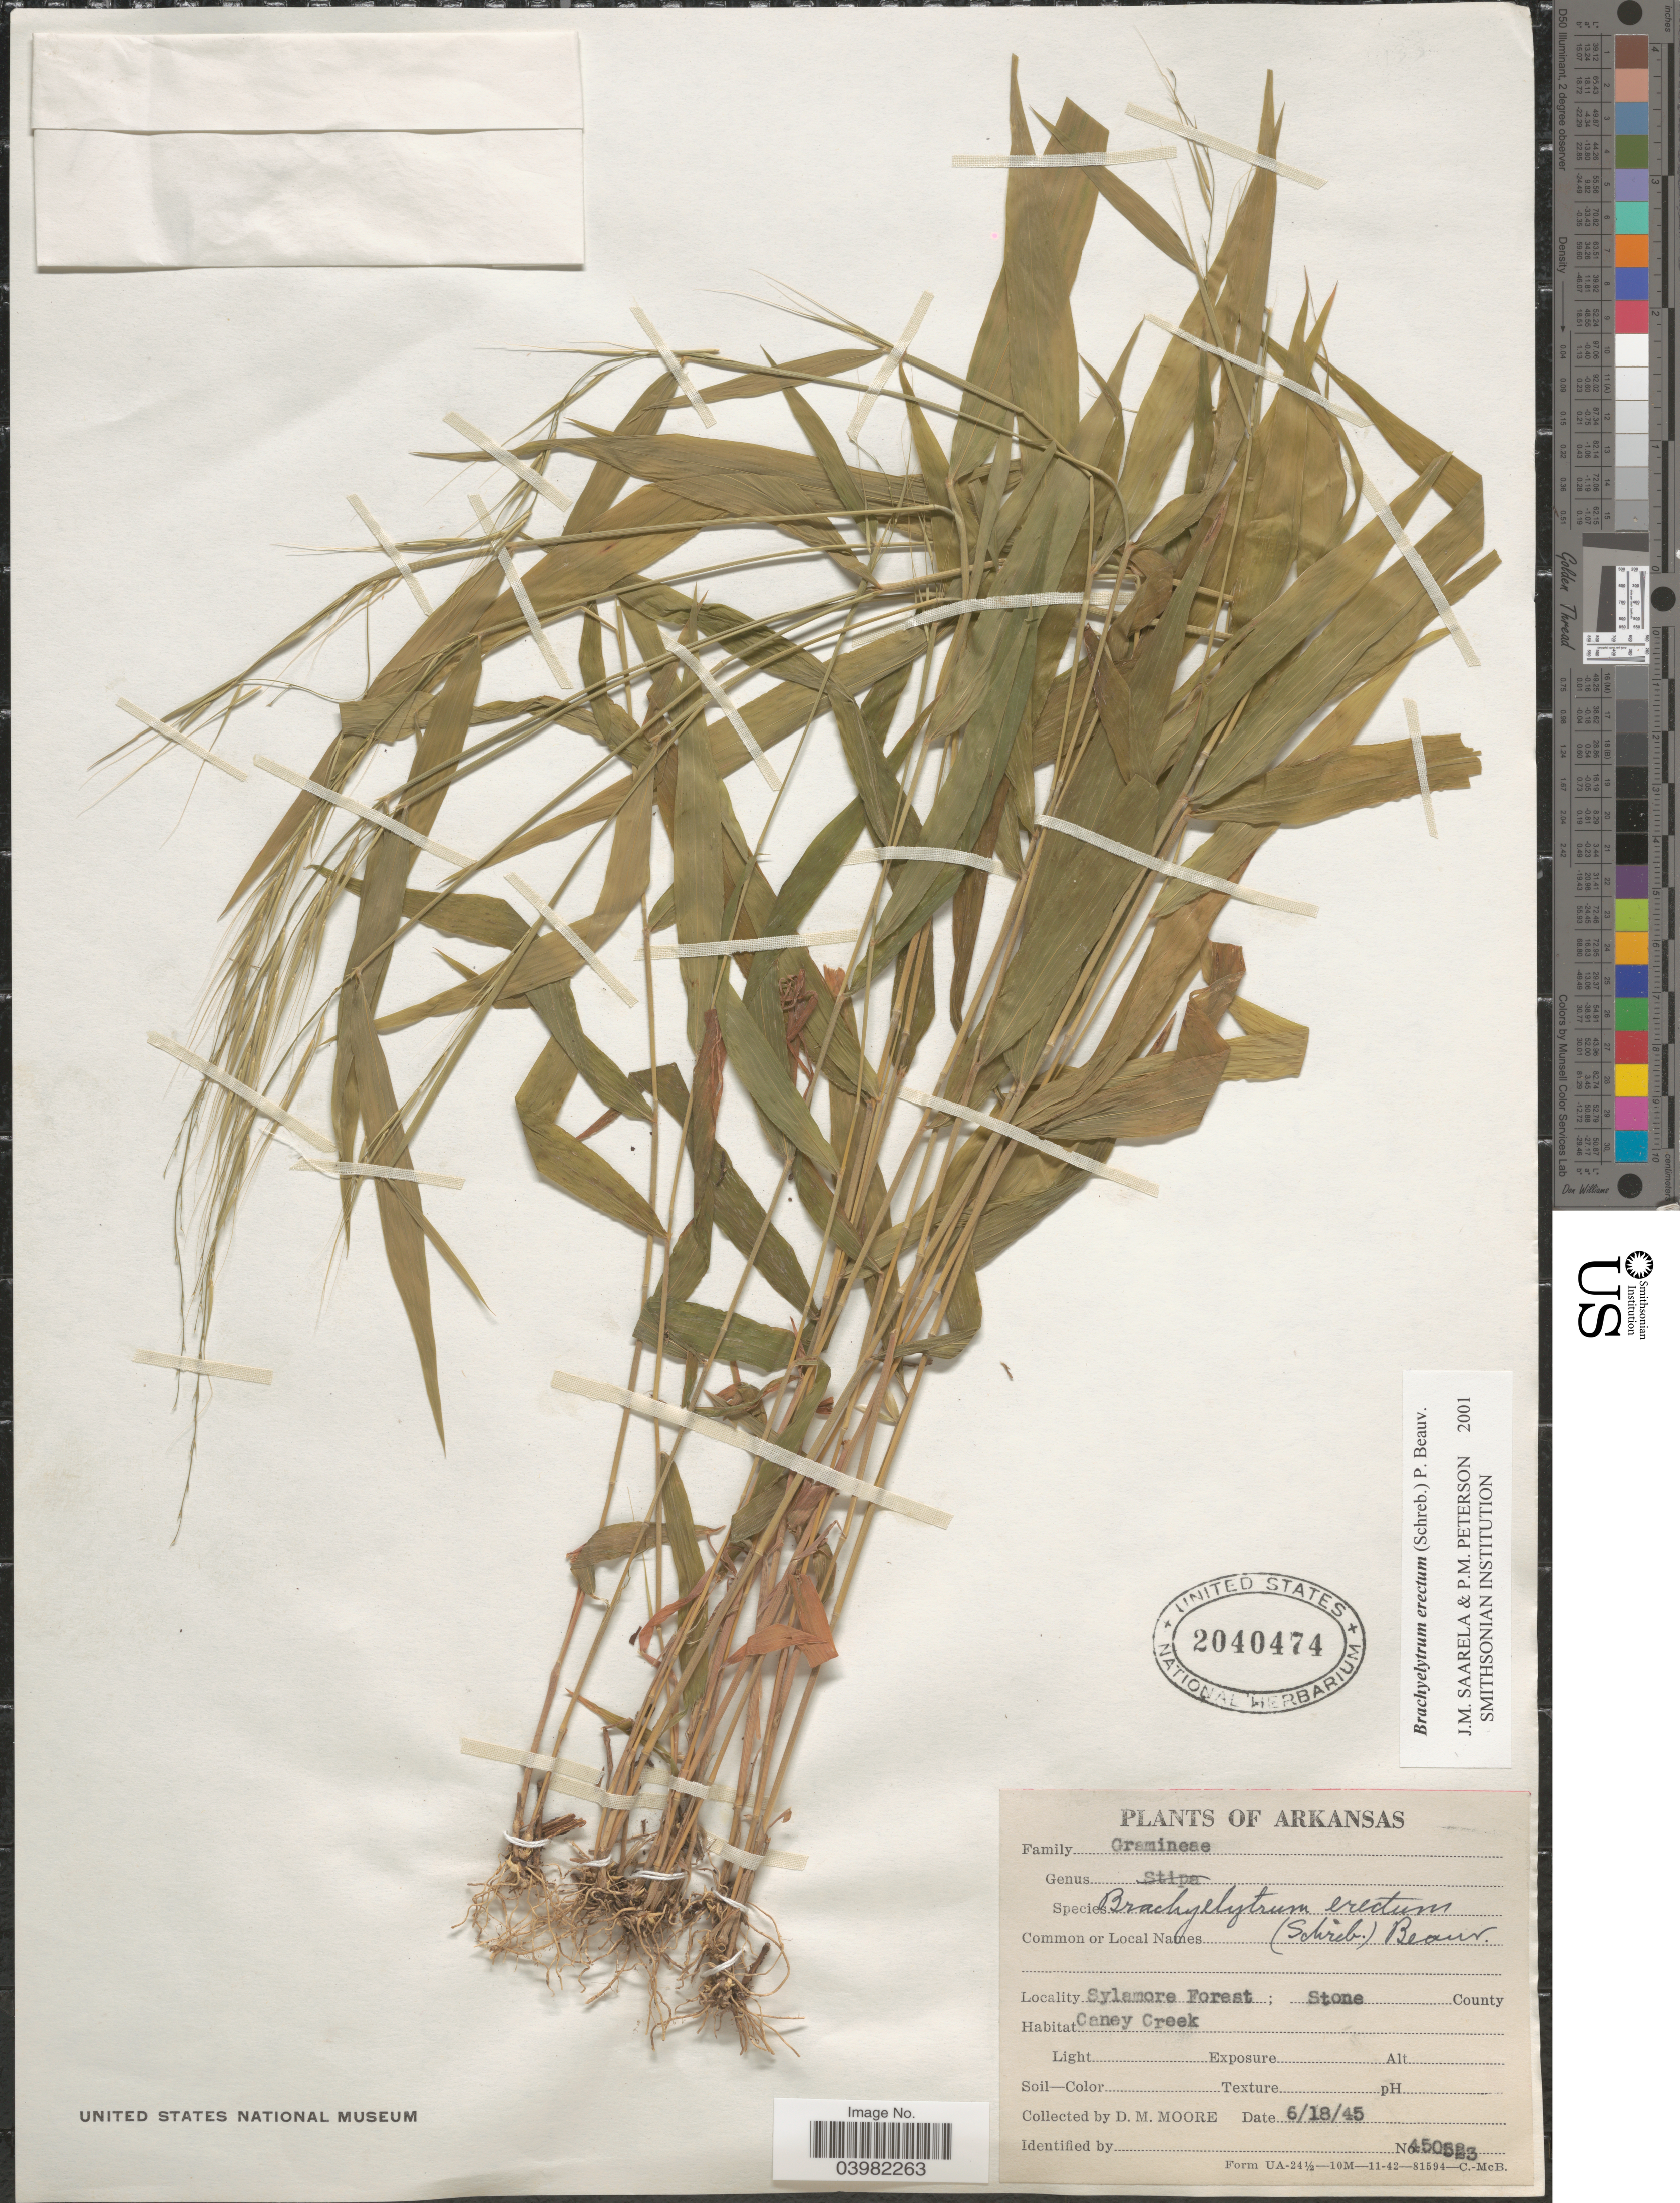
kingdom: Plantae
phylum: Tracheophyta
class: Liliopsida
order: Poales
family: Poaceae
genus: Brachyelytrum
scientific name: Brachyelytrum erectum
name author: (Schreb.) P. Beauv.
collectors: D. Moore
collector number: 450523*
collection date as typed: Transcribed d/m/y: 18/6/45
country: United States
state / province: Arkansas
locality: Sylamore Forest; Stone County. Caney Creek.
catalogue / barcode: US 2040474